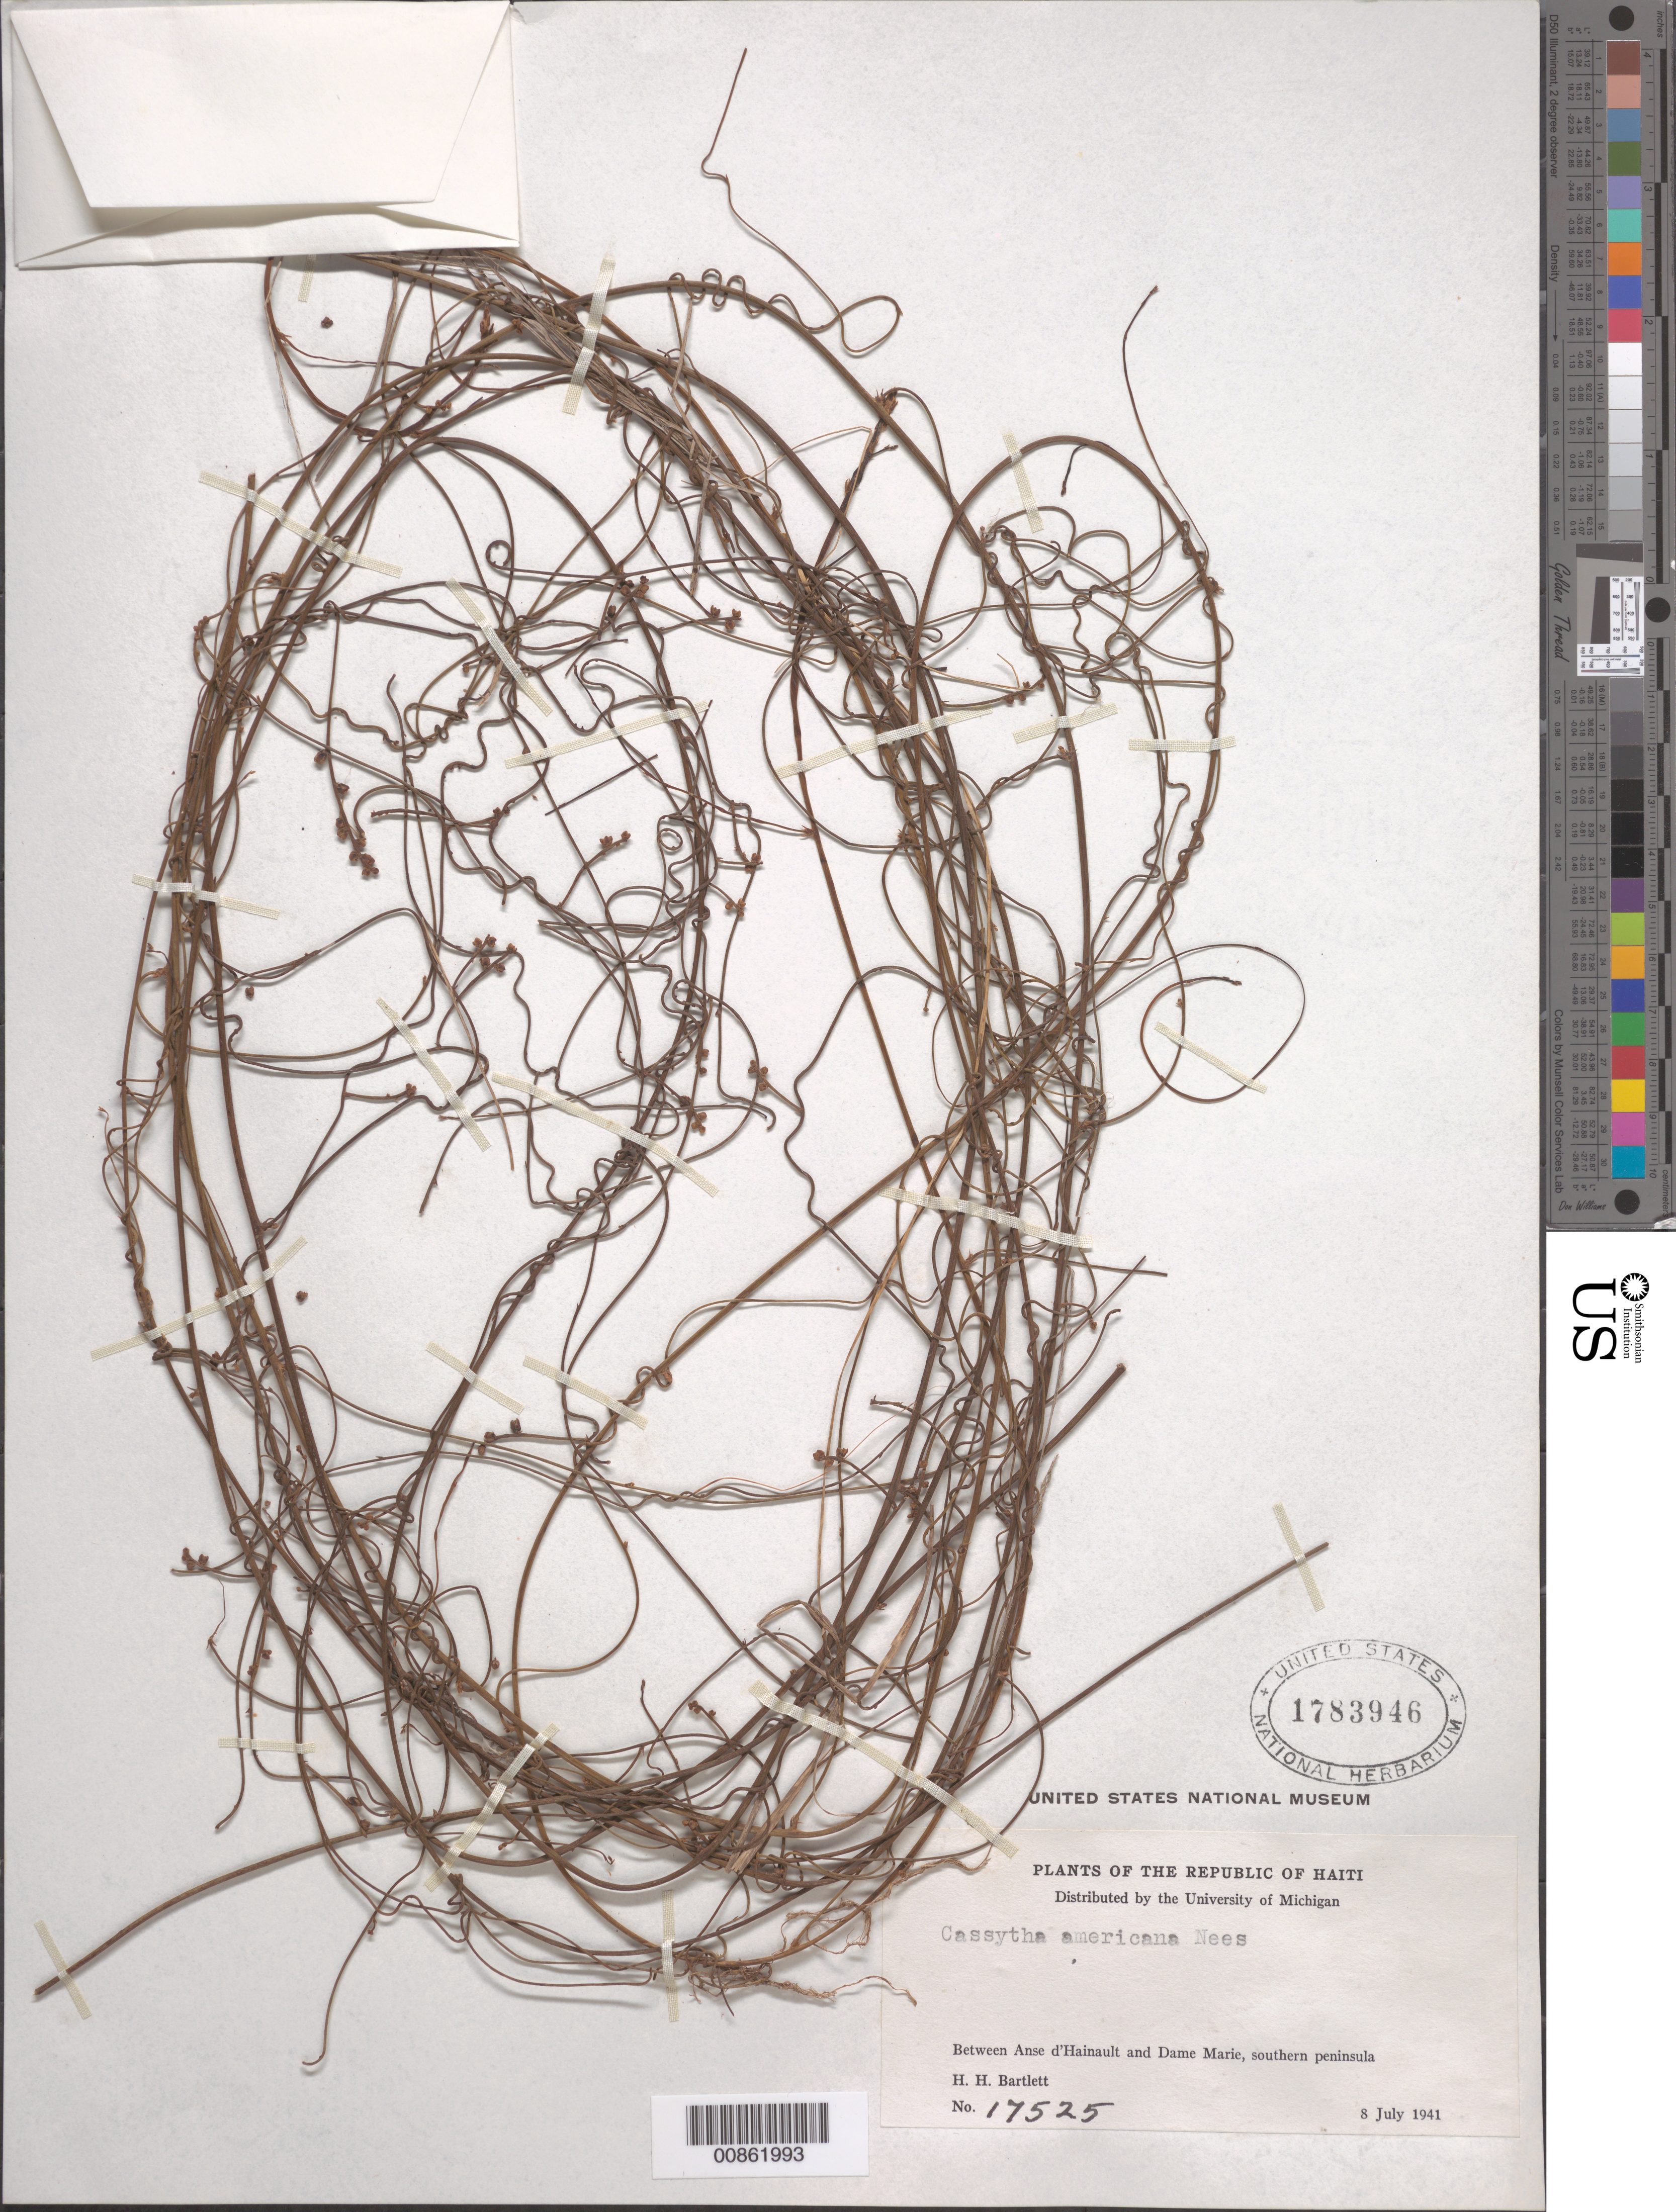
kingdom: Plantae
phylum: Tracheophyta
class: Magnoliopsida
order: Laurales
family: Lauraceae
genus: Cassytha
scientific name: Cassytha filiformis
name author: L.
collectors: H. H. Bartlett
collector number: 17525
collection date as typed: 08 Jul 1941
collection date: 1941-07-08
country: Haiti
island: Hispaniola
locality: Between Anse d'Hainault and Dame Marie, southern peninsula.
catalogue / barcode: US 1783946